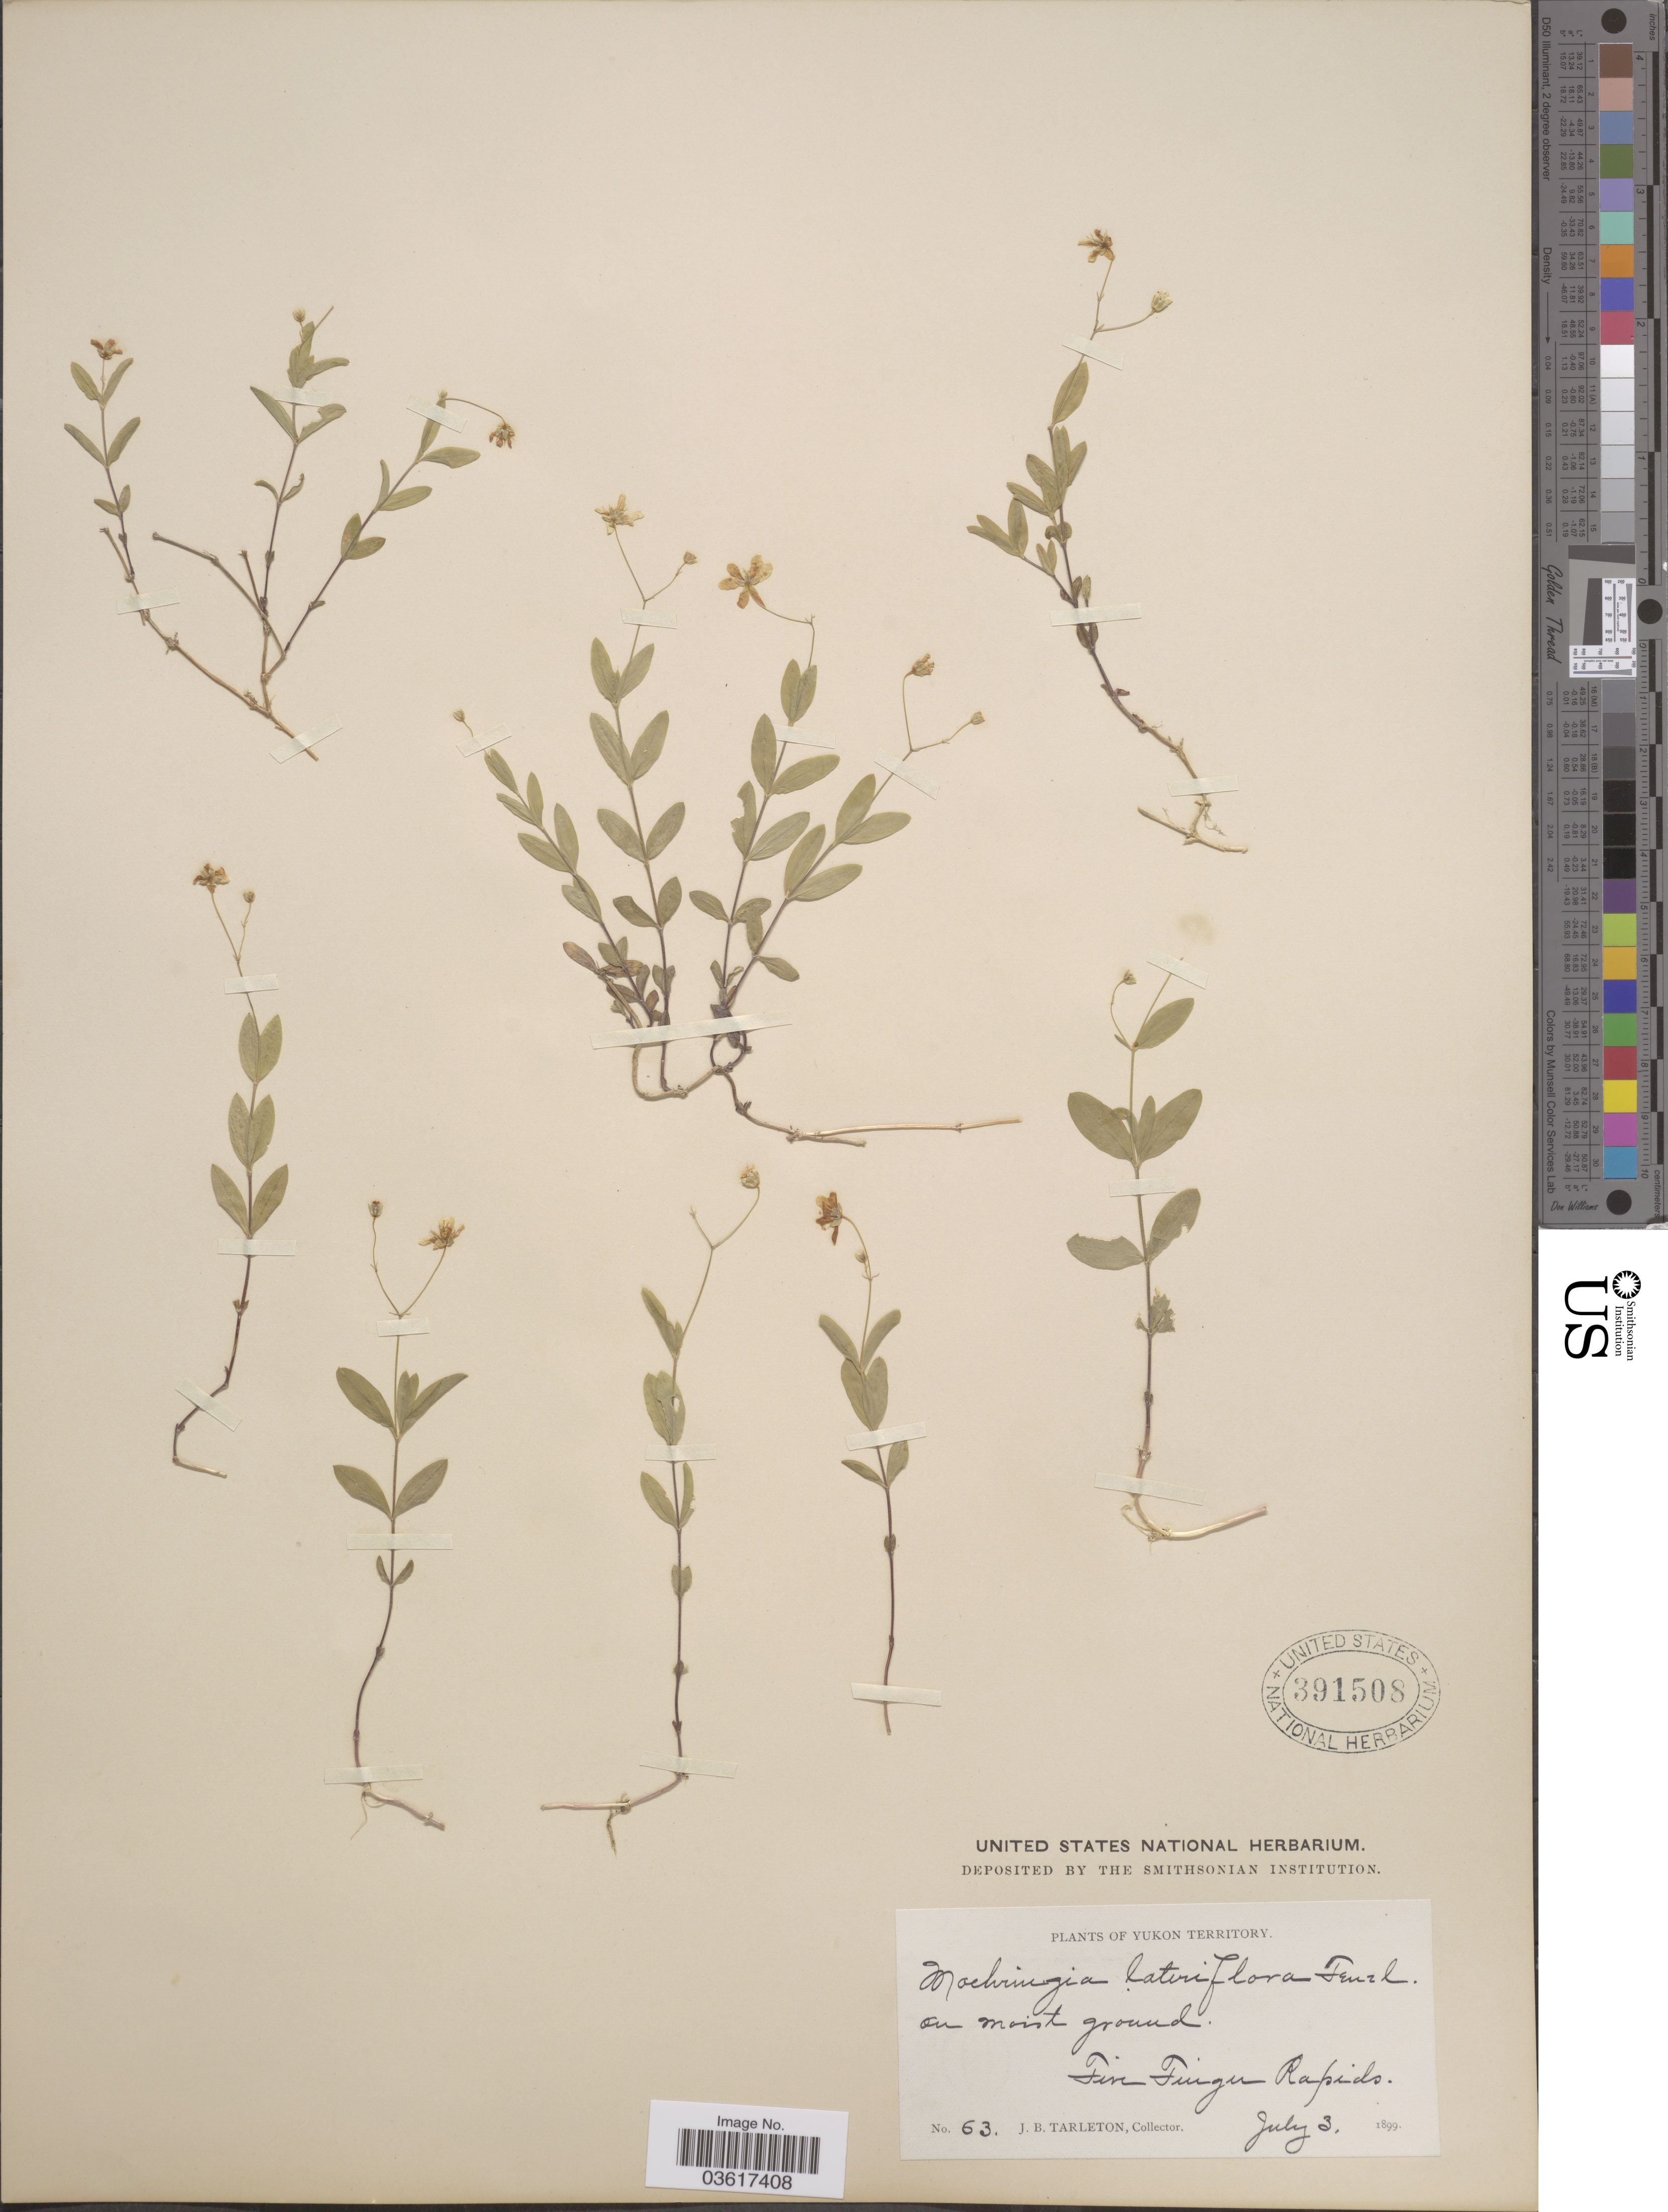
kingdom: Plantae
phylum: Tracheophyta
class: Magnoliopsida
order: Caryophyllales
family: Caryophyllaceae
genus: Moehringia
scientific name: Moehringia lateriflora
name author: (L.) Fenzl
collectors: J. Tarleton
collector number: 63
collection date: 1899-07-03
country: Canada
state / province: Yukon Territory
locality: Five Finger Rapids.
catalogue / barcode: US 391508